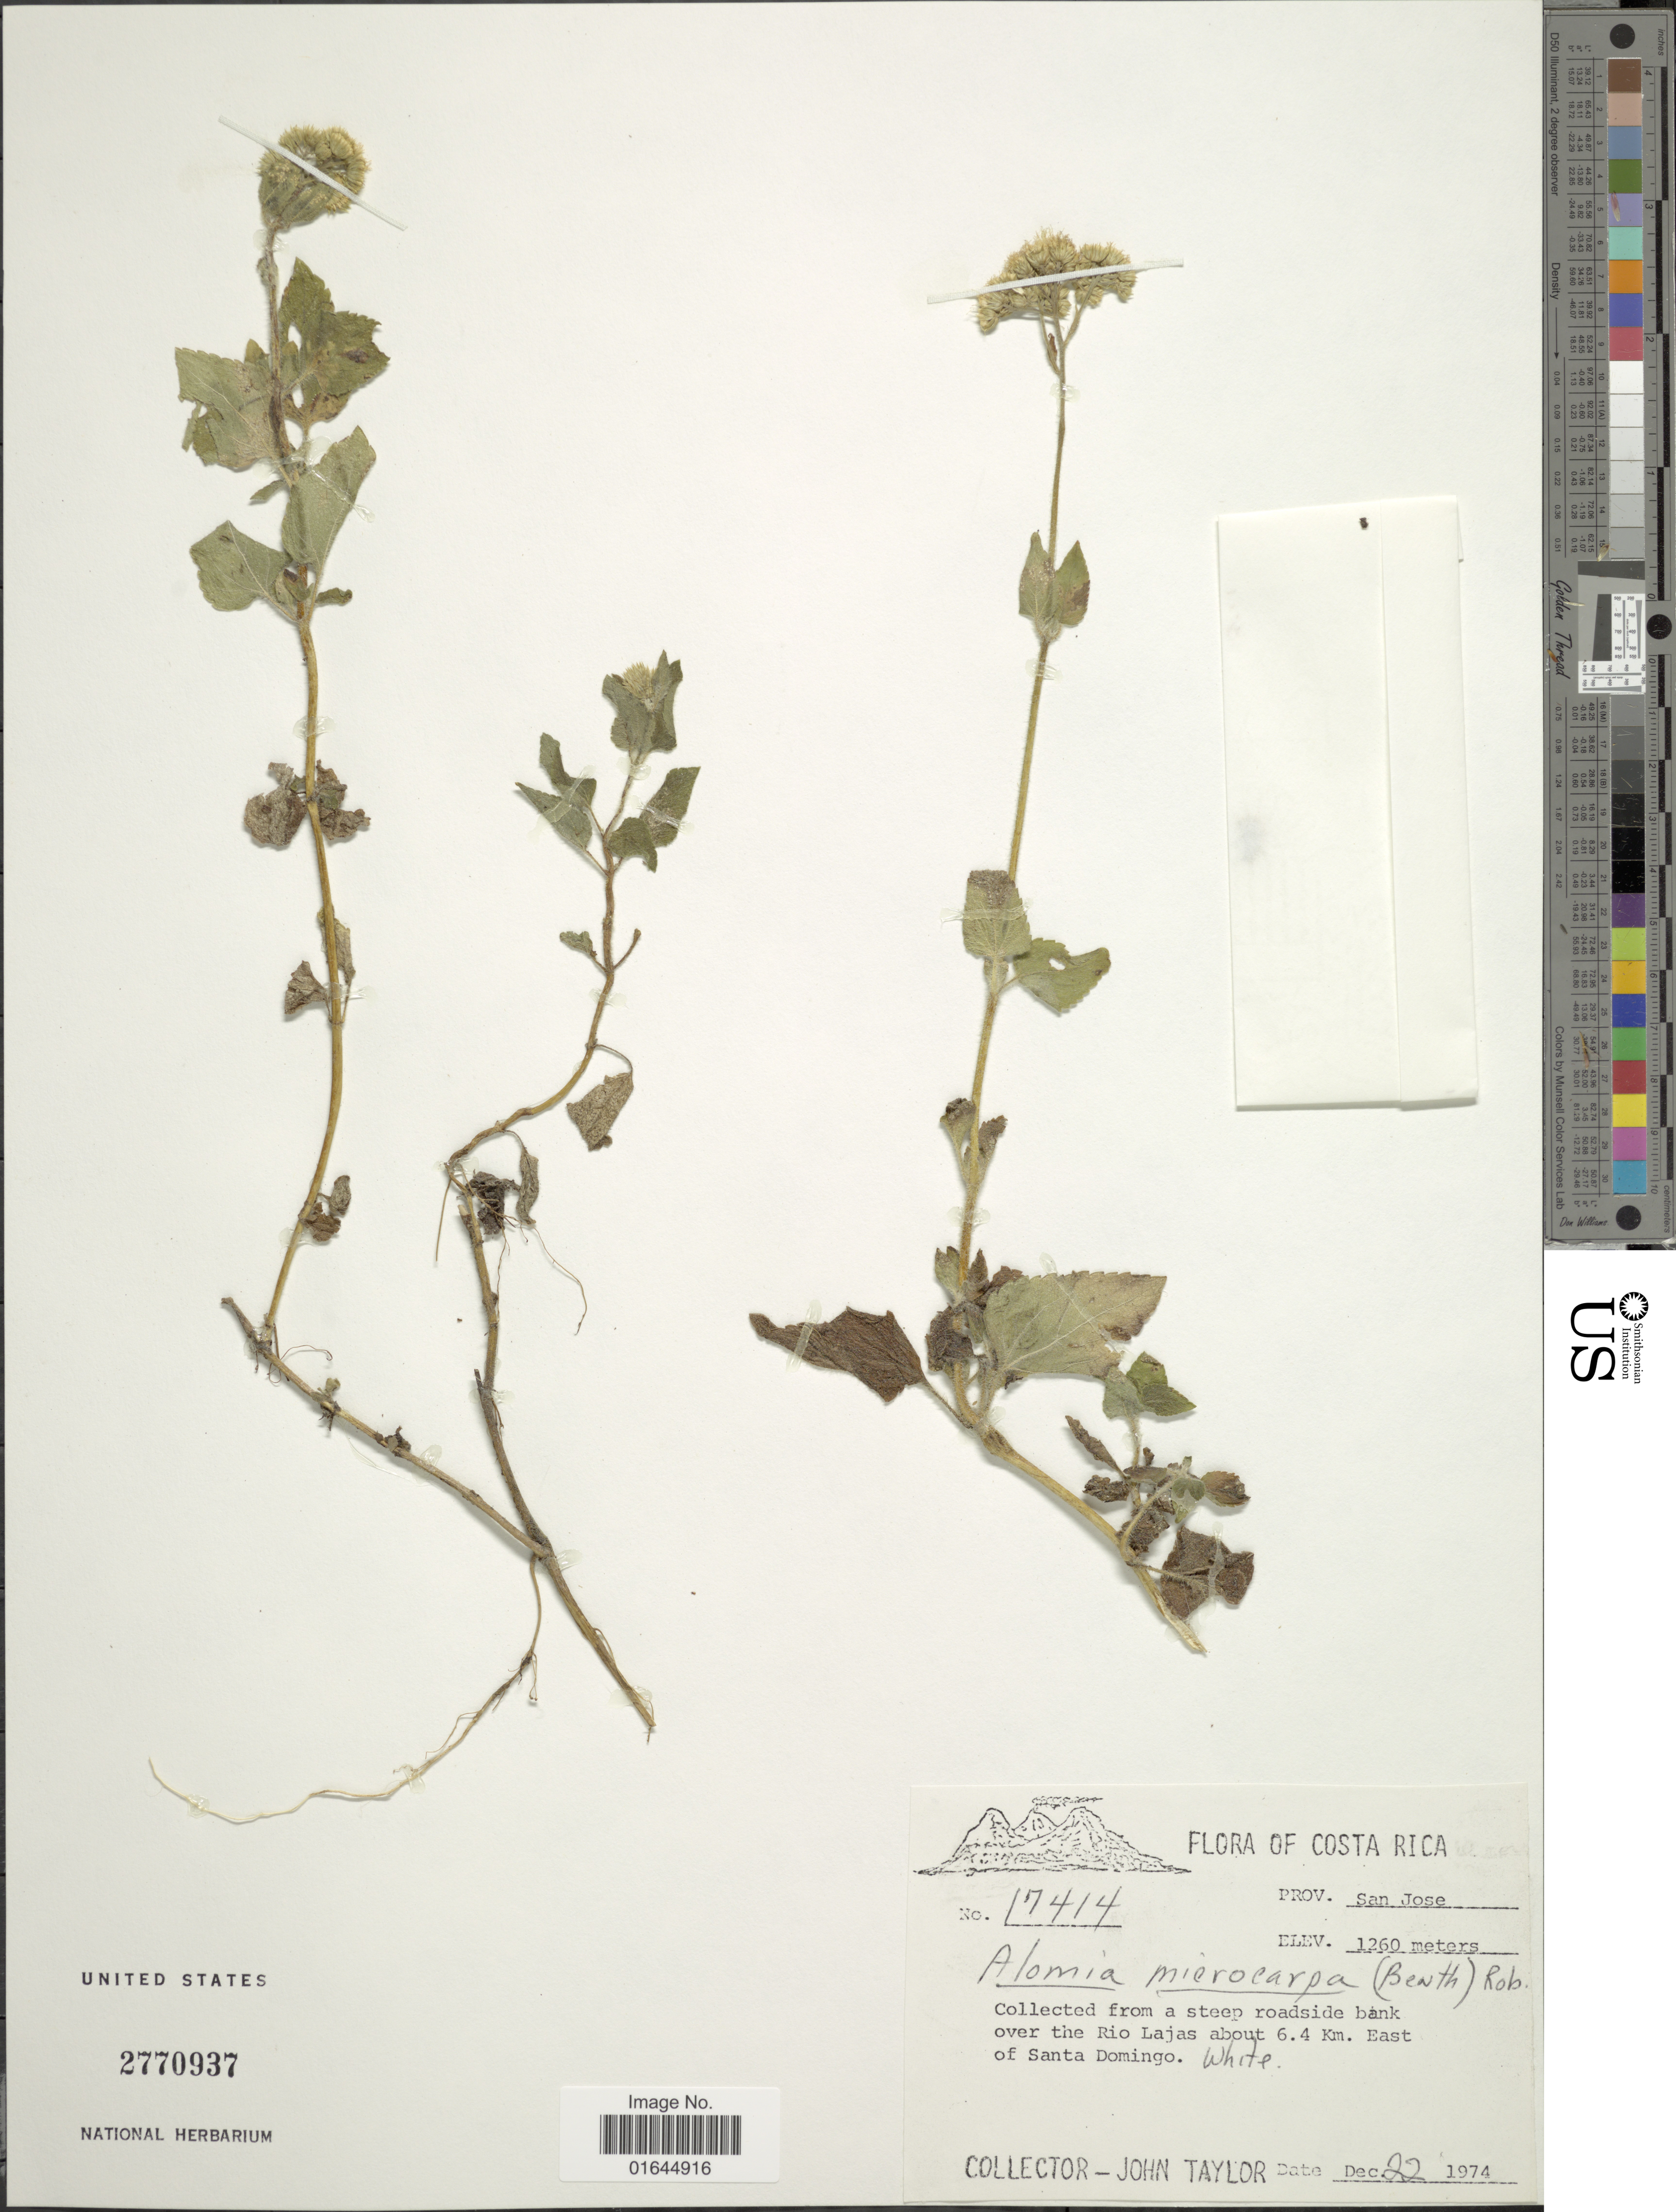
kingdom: Plantae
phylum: Tracheophyta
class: Magnoliopsida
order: Asterales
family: Asteraceae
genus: Ageratum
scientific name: Ageratum houstonianum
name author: Mill.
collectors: J. Taylor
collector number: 17414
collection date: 1974-12-22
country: Costa Rica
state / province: San José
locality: A steep roadside bank over the Rio Lajas about 6.4 Km. east of Santo Domingo.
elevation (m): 1260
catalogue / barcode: US 2770937